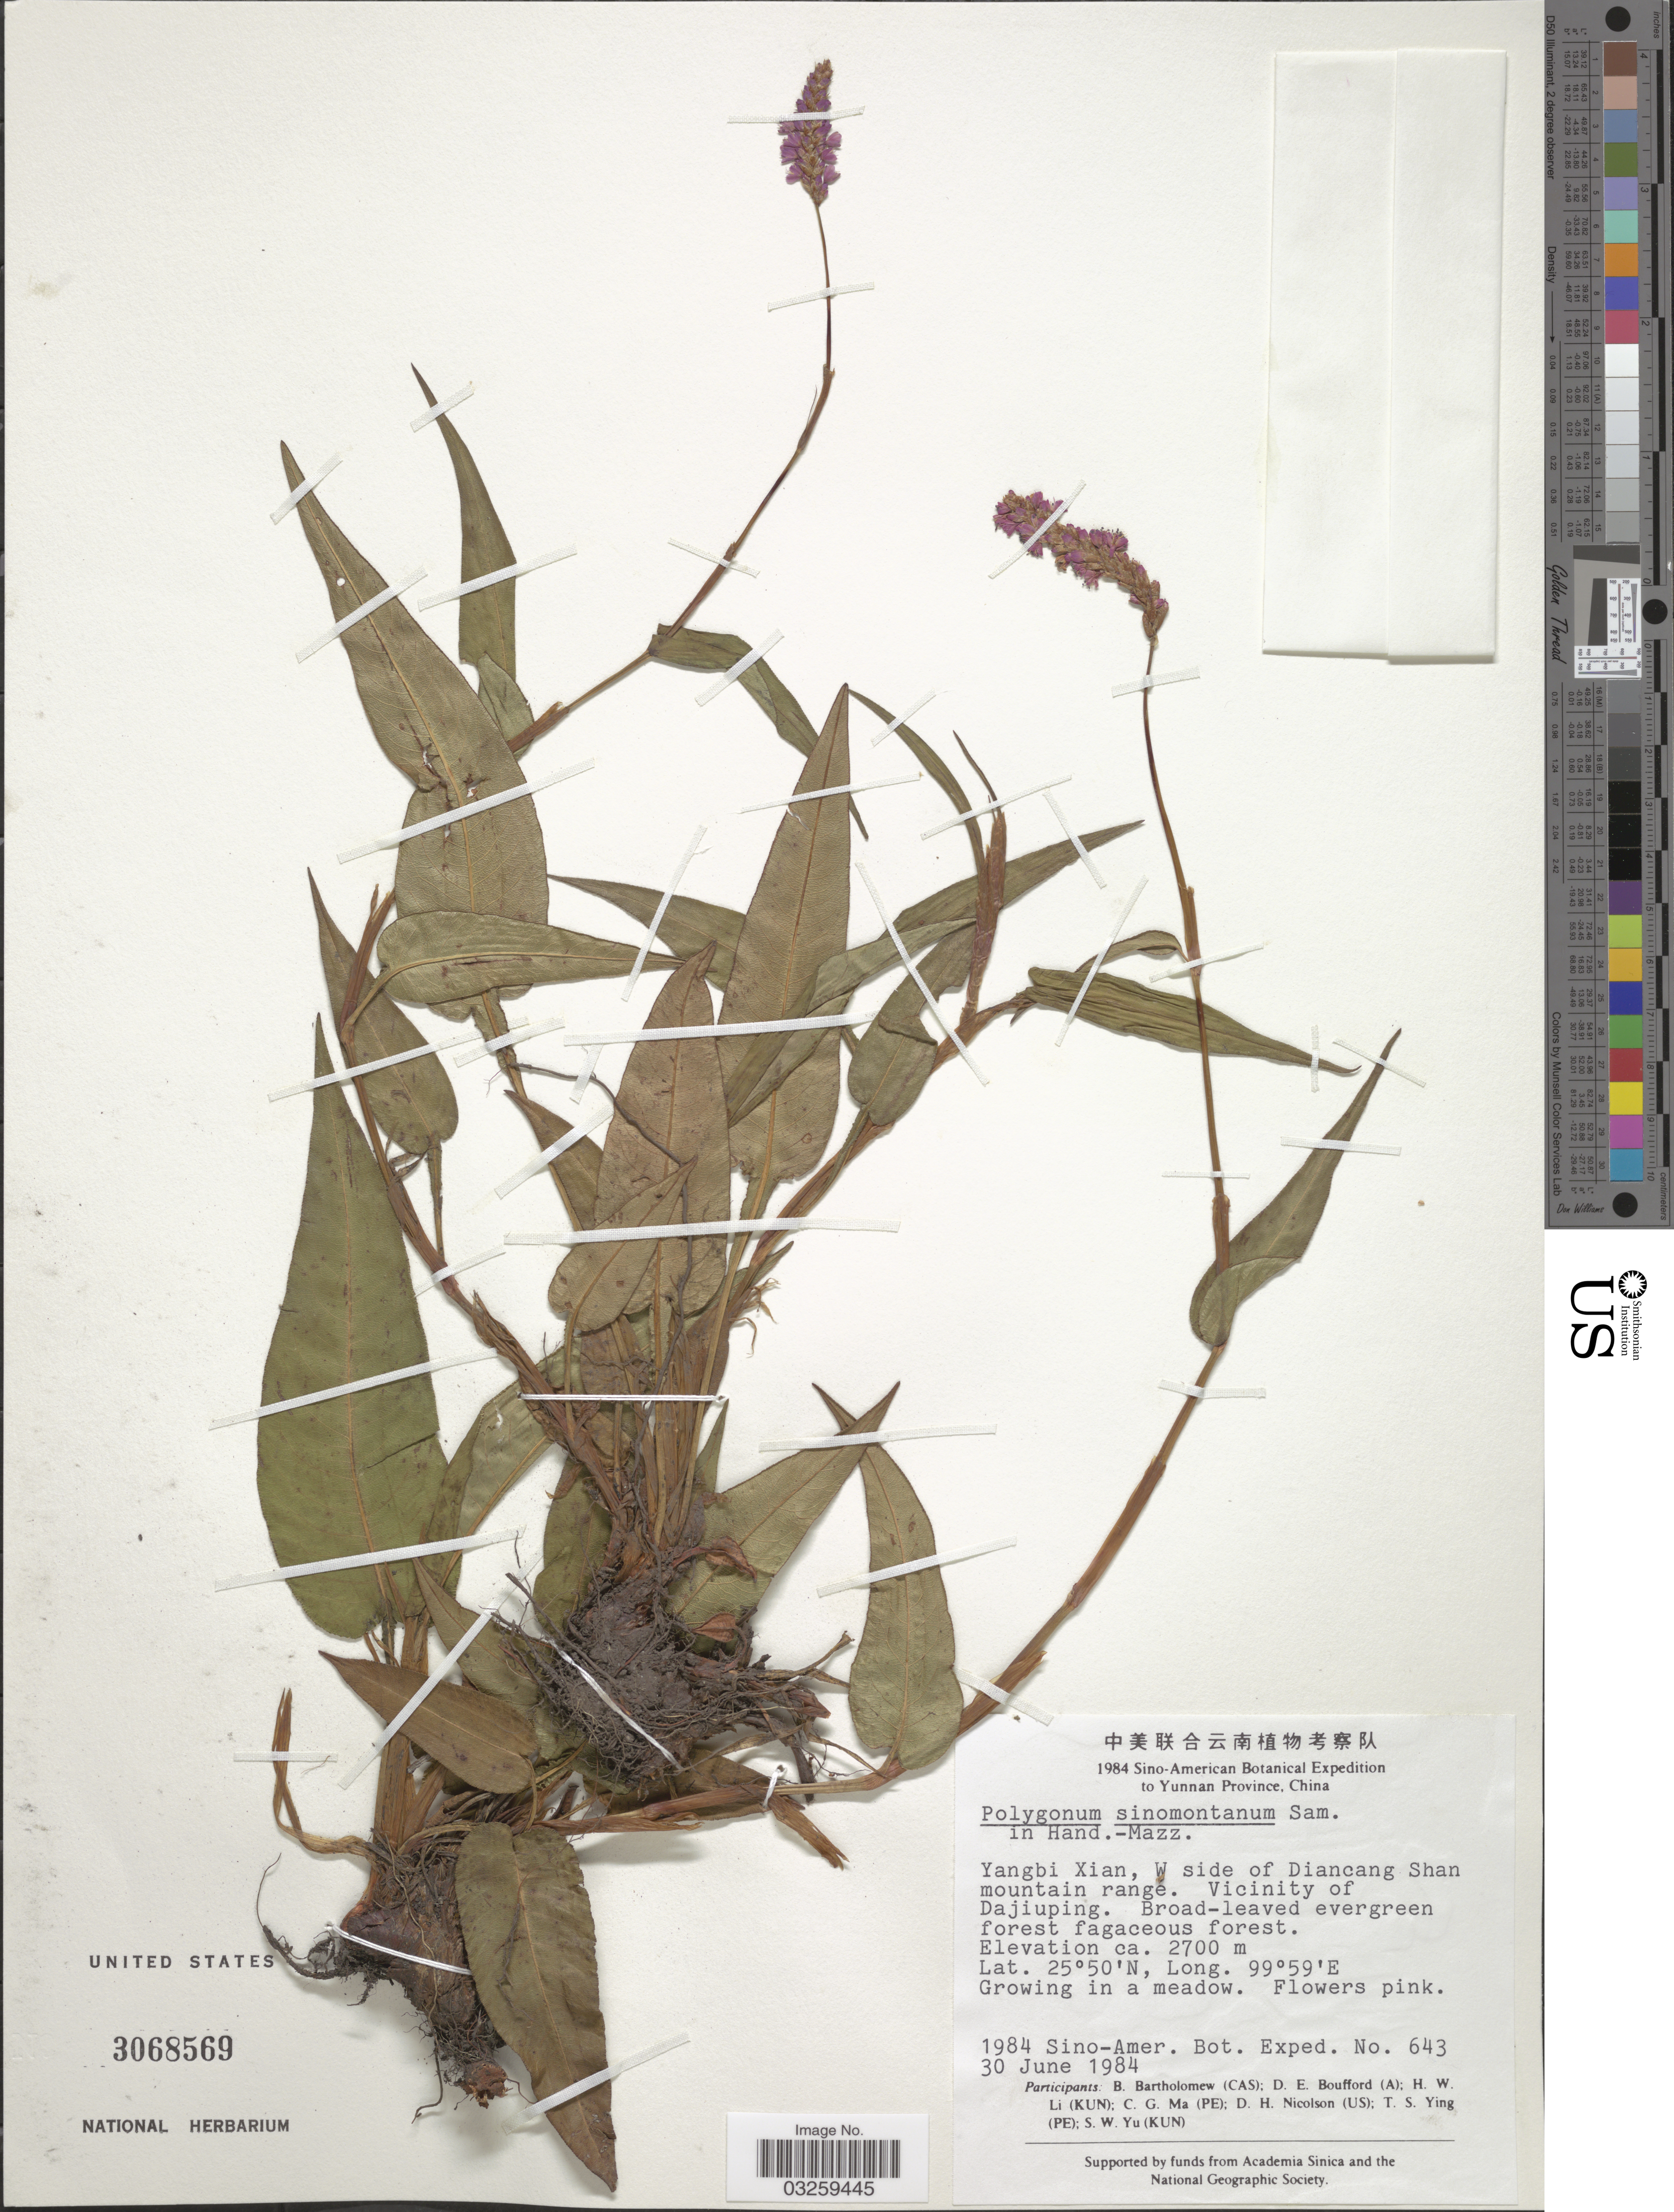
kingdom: Plantae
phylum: Tracheophyta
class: Magnoliopsida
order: Caryophyllales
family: Polygonaceae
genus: Bistorta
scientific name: Bistorta sinomontana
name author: (Sam.) Miyam.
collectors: Sino-Amer. Bot. Exped. 1984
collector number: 643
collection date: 1984-06-30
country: China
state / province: Yunnan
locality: Yangbi Xian, W side of Diancang Shan mountain range. Vicinity of Dajiuping.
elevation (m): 2700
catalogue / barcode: US 3068569